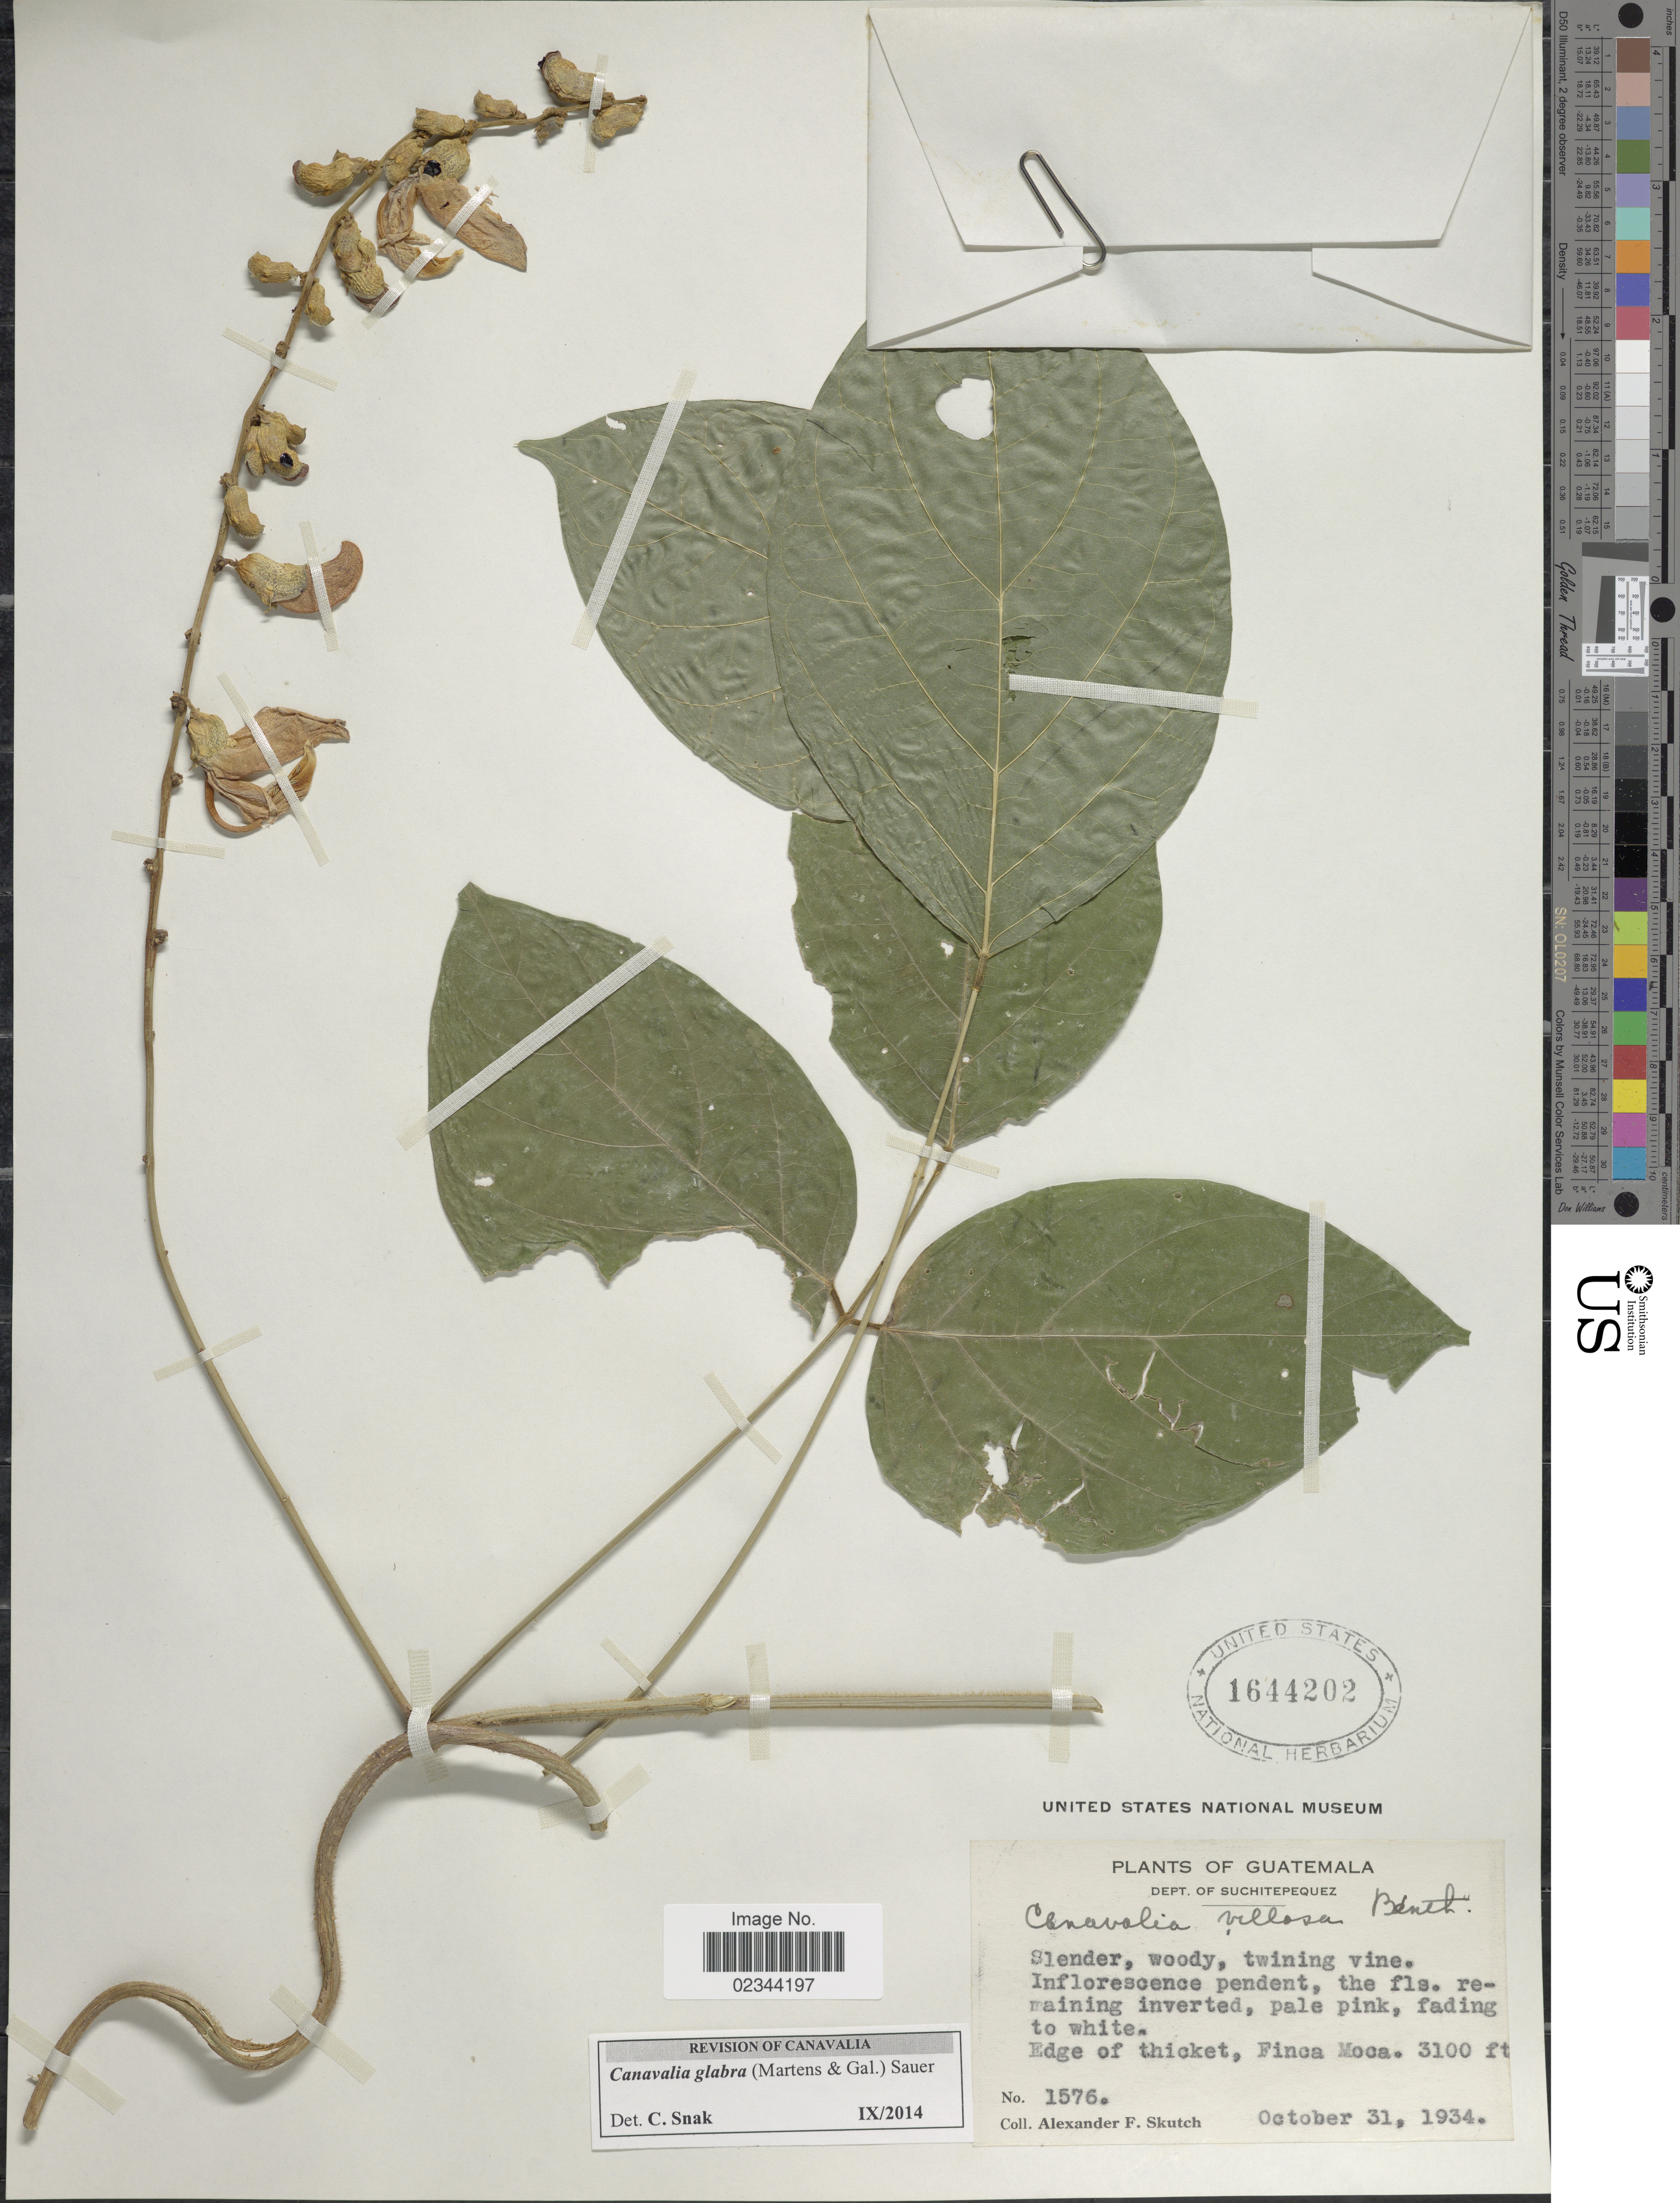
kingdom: Plantae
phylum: Tracheophyta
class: Magnoliopsida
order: Fabales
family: Fabaceae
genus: Canavalia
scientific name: Canavalia glabra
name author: (M. Martens & Galeotti) J.D. Sauer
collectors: A. F. Skutch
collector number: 1576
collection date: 1934-10-31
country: Guatemala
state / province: Suchitepéquez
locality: Finca Moca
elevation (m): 945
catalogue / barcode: US 1644202